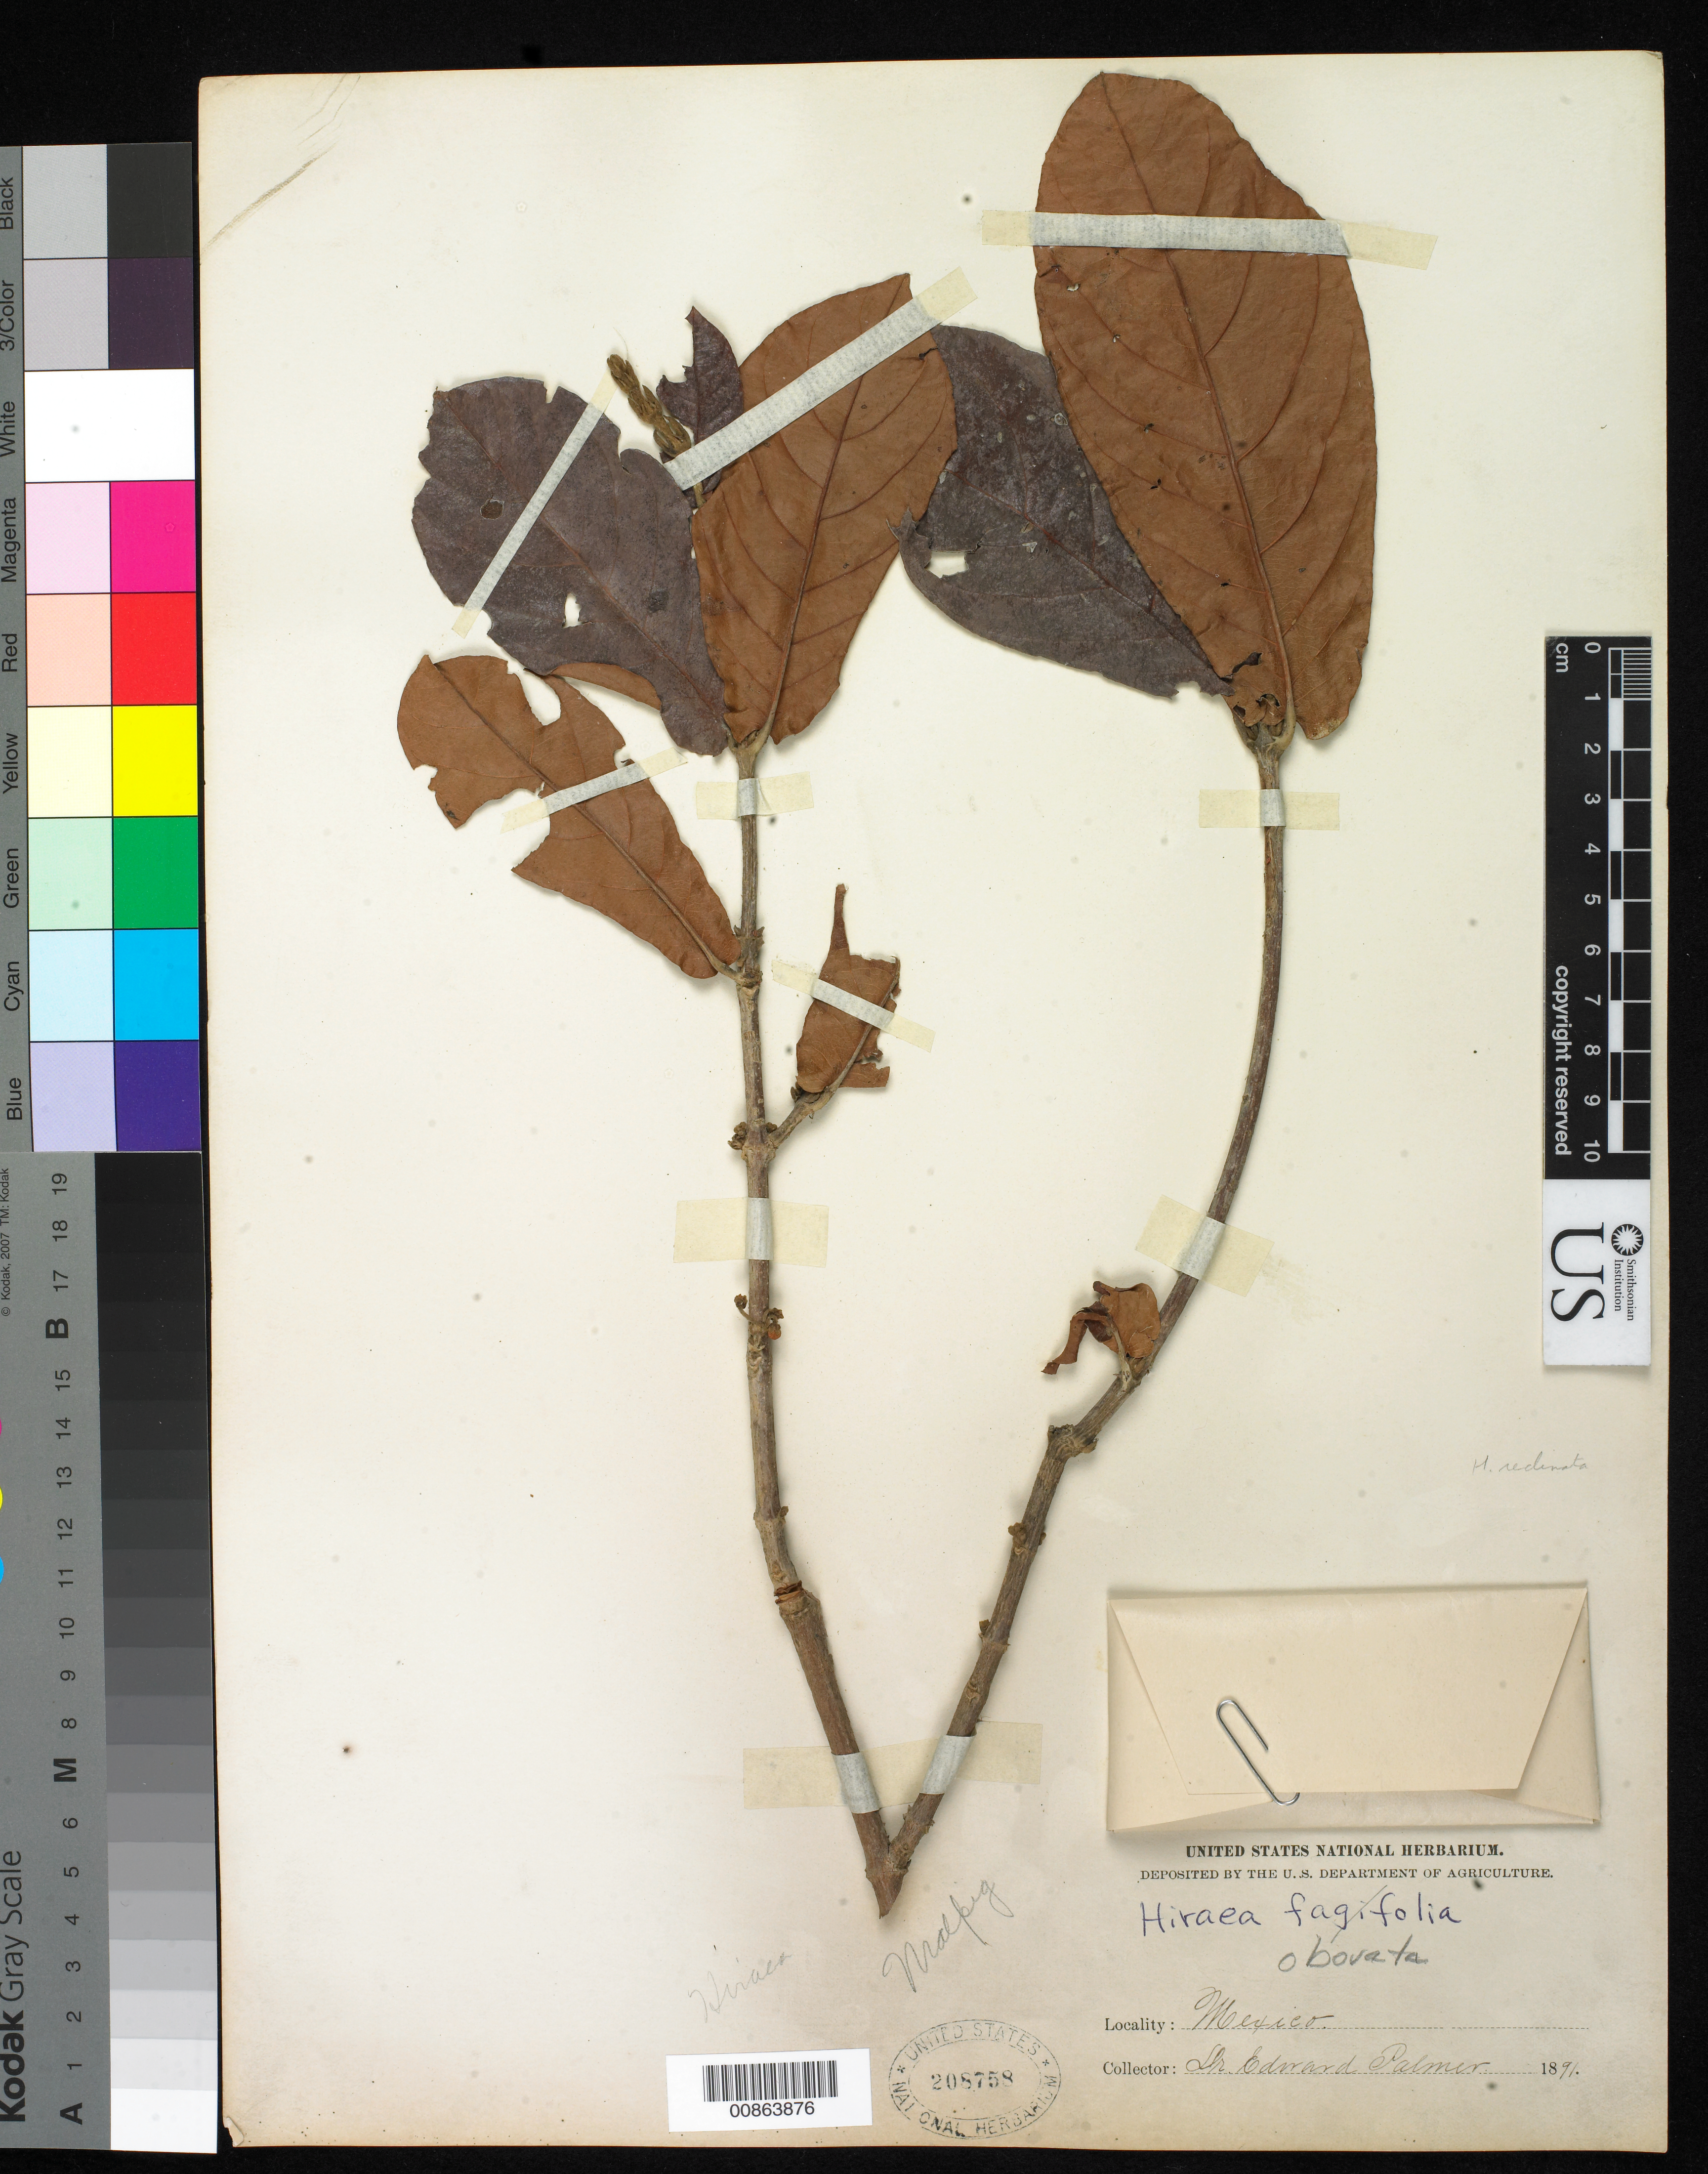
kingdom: Plantae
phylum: Tracheophyta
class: Magnoliopsida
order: Malpighiales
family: Malpighiaceae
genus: Hiraea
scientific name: Hiraea obovata (Kunth) Nied., nom. illeg.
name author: (Kunth) Nied.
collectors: E. Palmer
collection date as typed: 1891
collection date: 1891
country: Mexico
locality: Mexico.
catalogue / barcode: US 208758